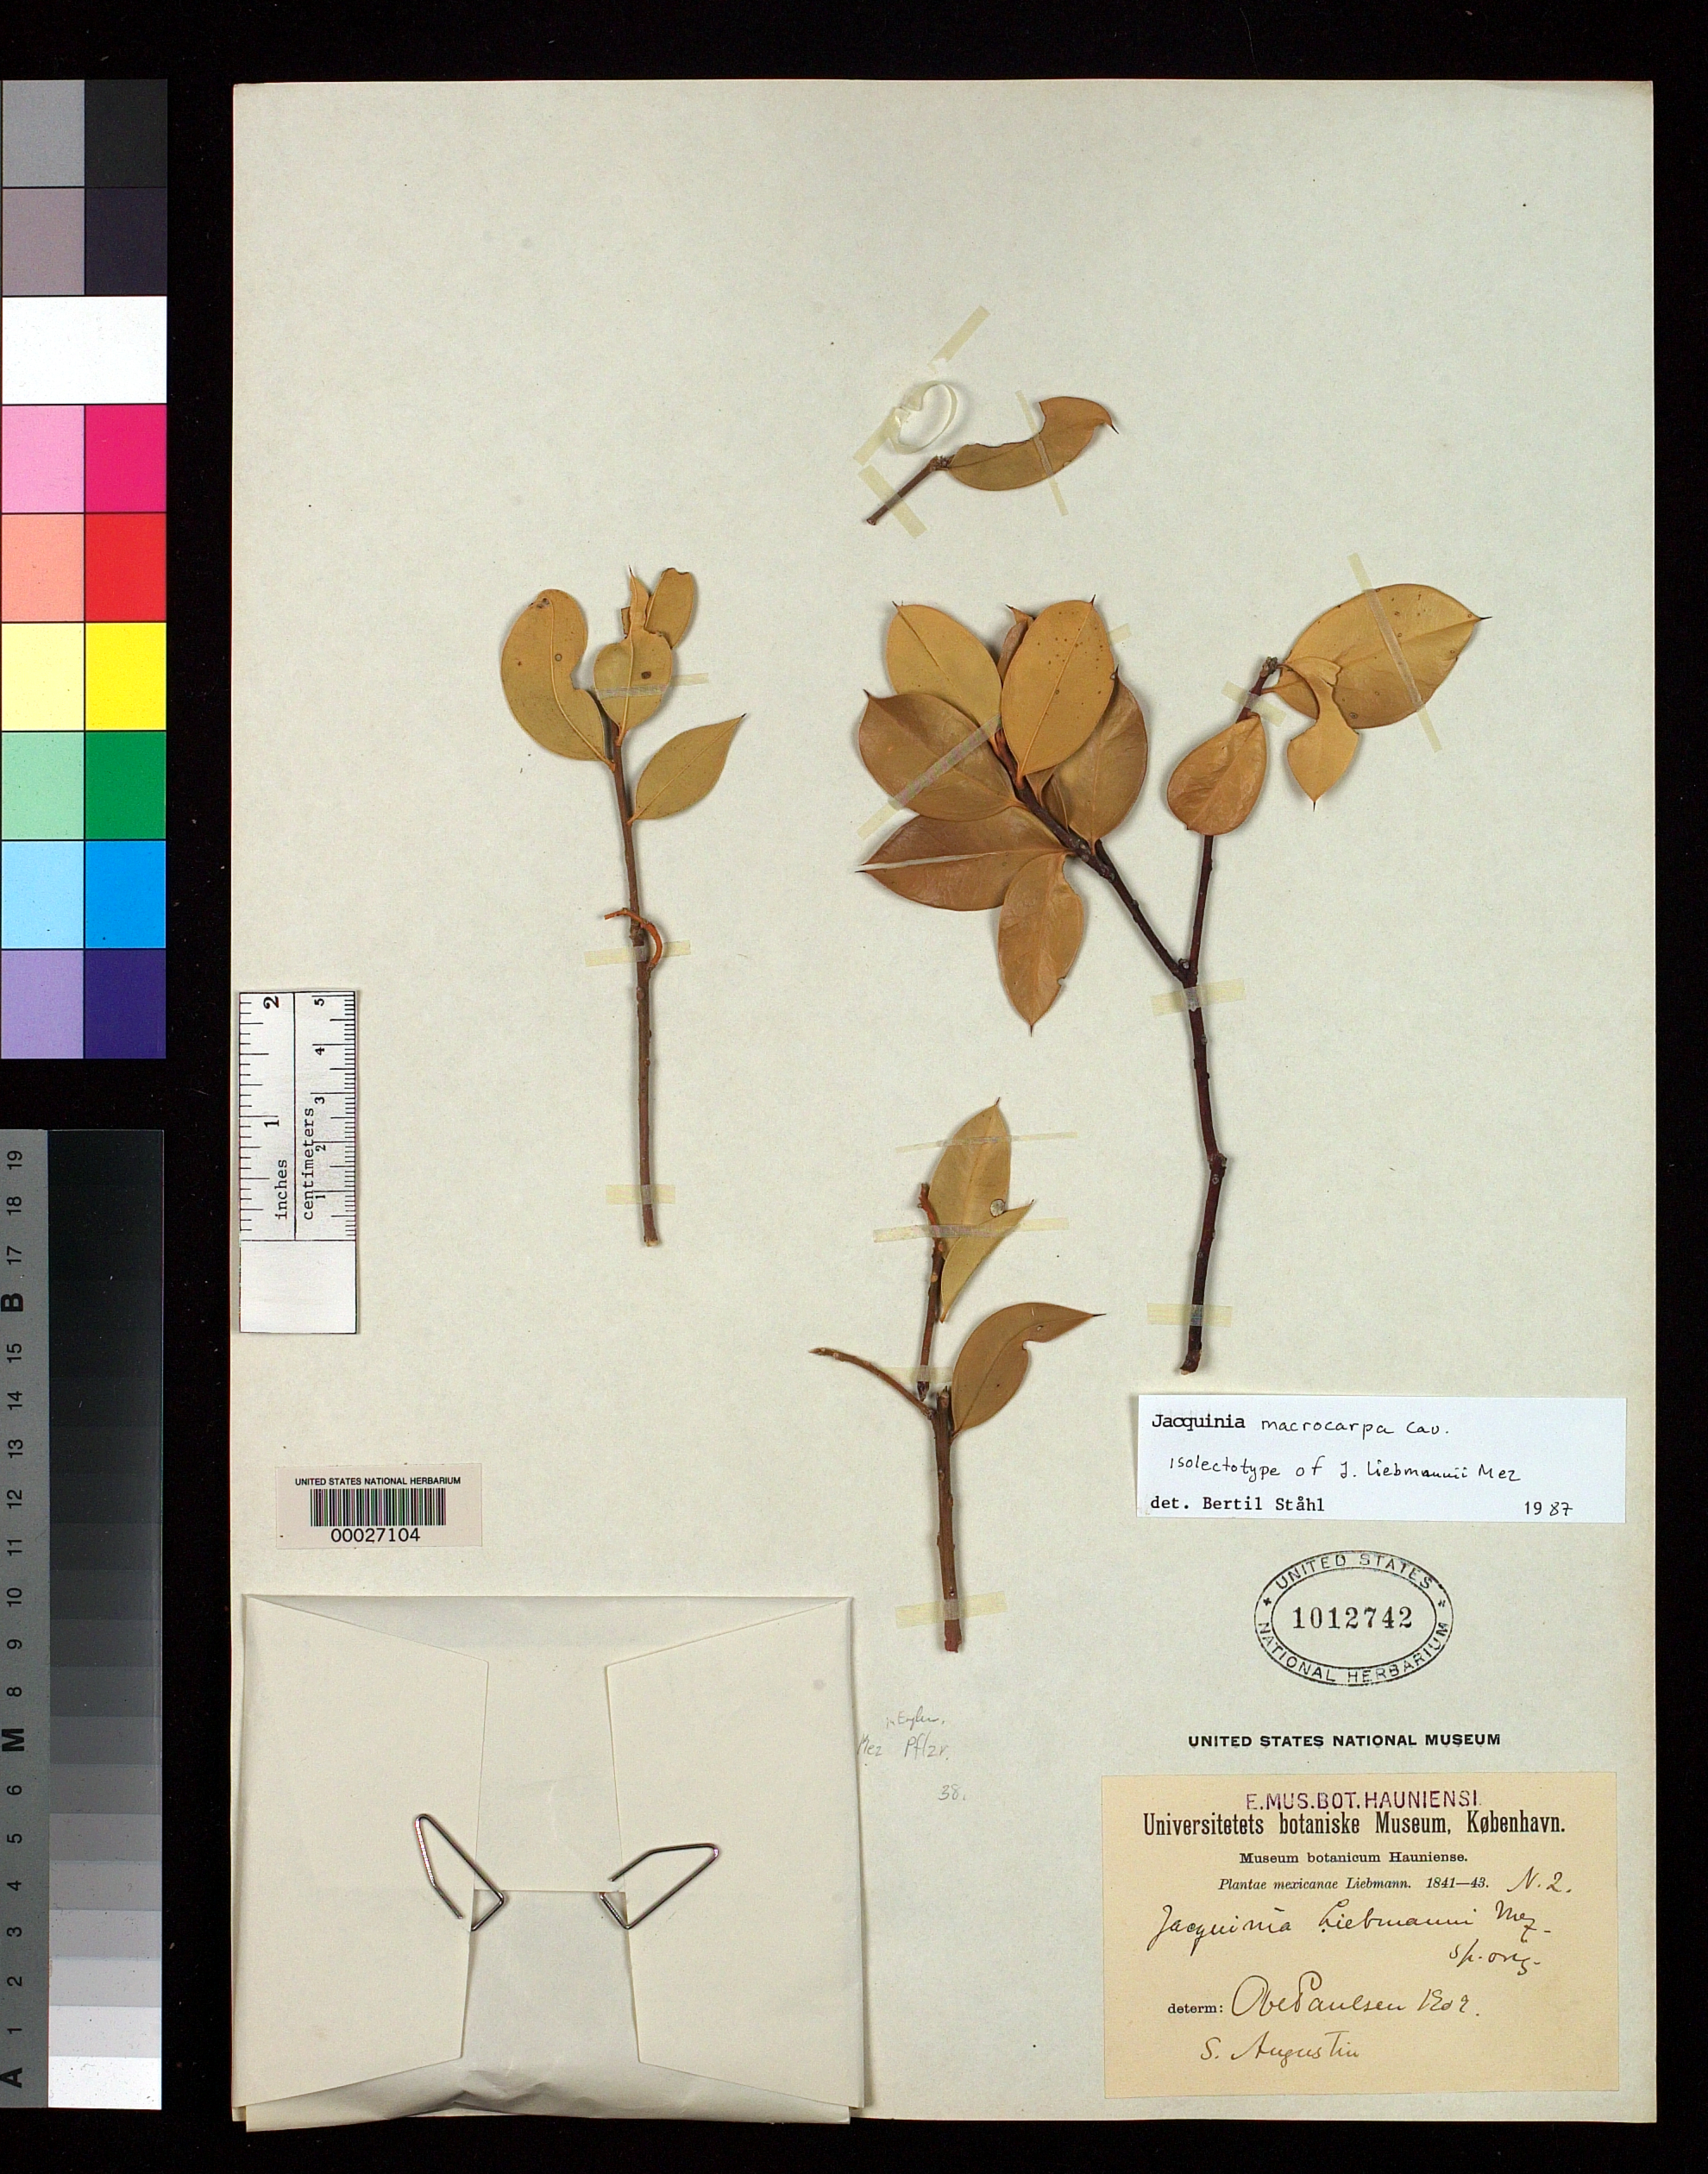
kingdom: Plantae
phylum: Tracheophyta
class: Magnoliopsida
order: Ericales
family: Primulaceae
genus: Jacquinia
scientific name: Jacquinia liebmannii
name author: Mez in Engl.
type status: Syntype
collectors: F. M. Liebmann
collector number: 2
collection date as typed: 1841 to -- --- 1843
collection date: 1841/1843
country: Mexico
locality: San Angustin.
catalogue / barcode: US 1012742